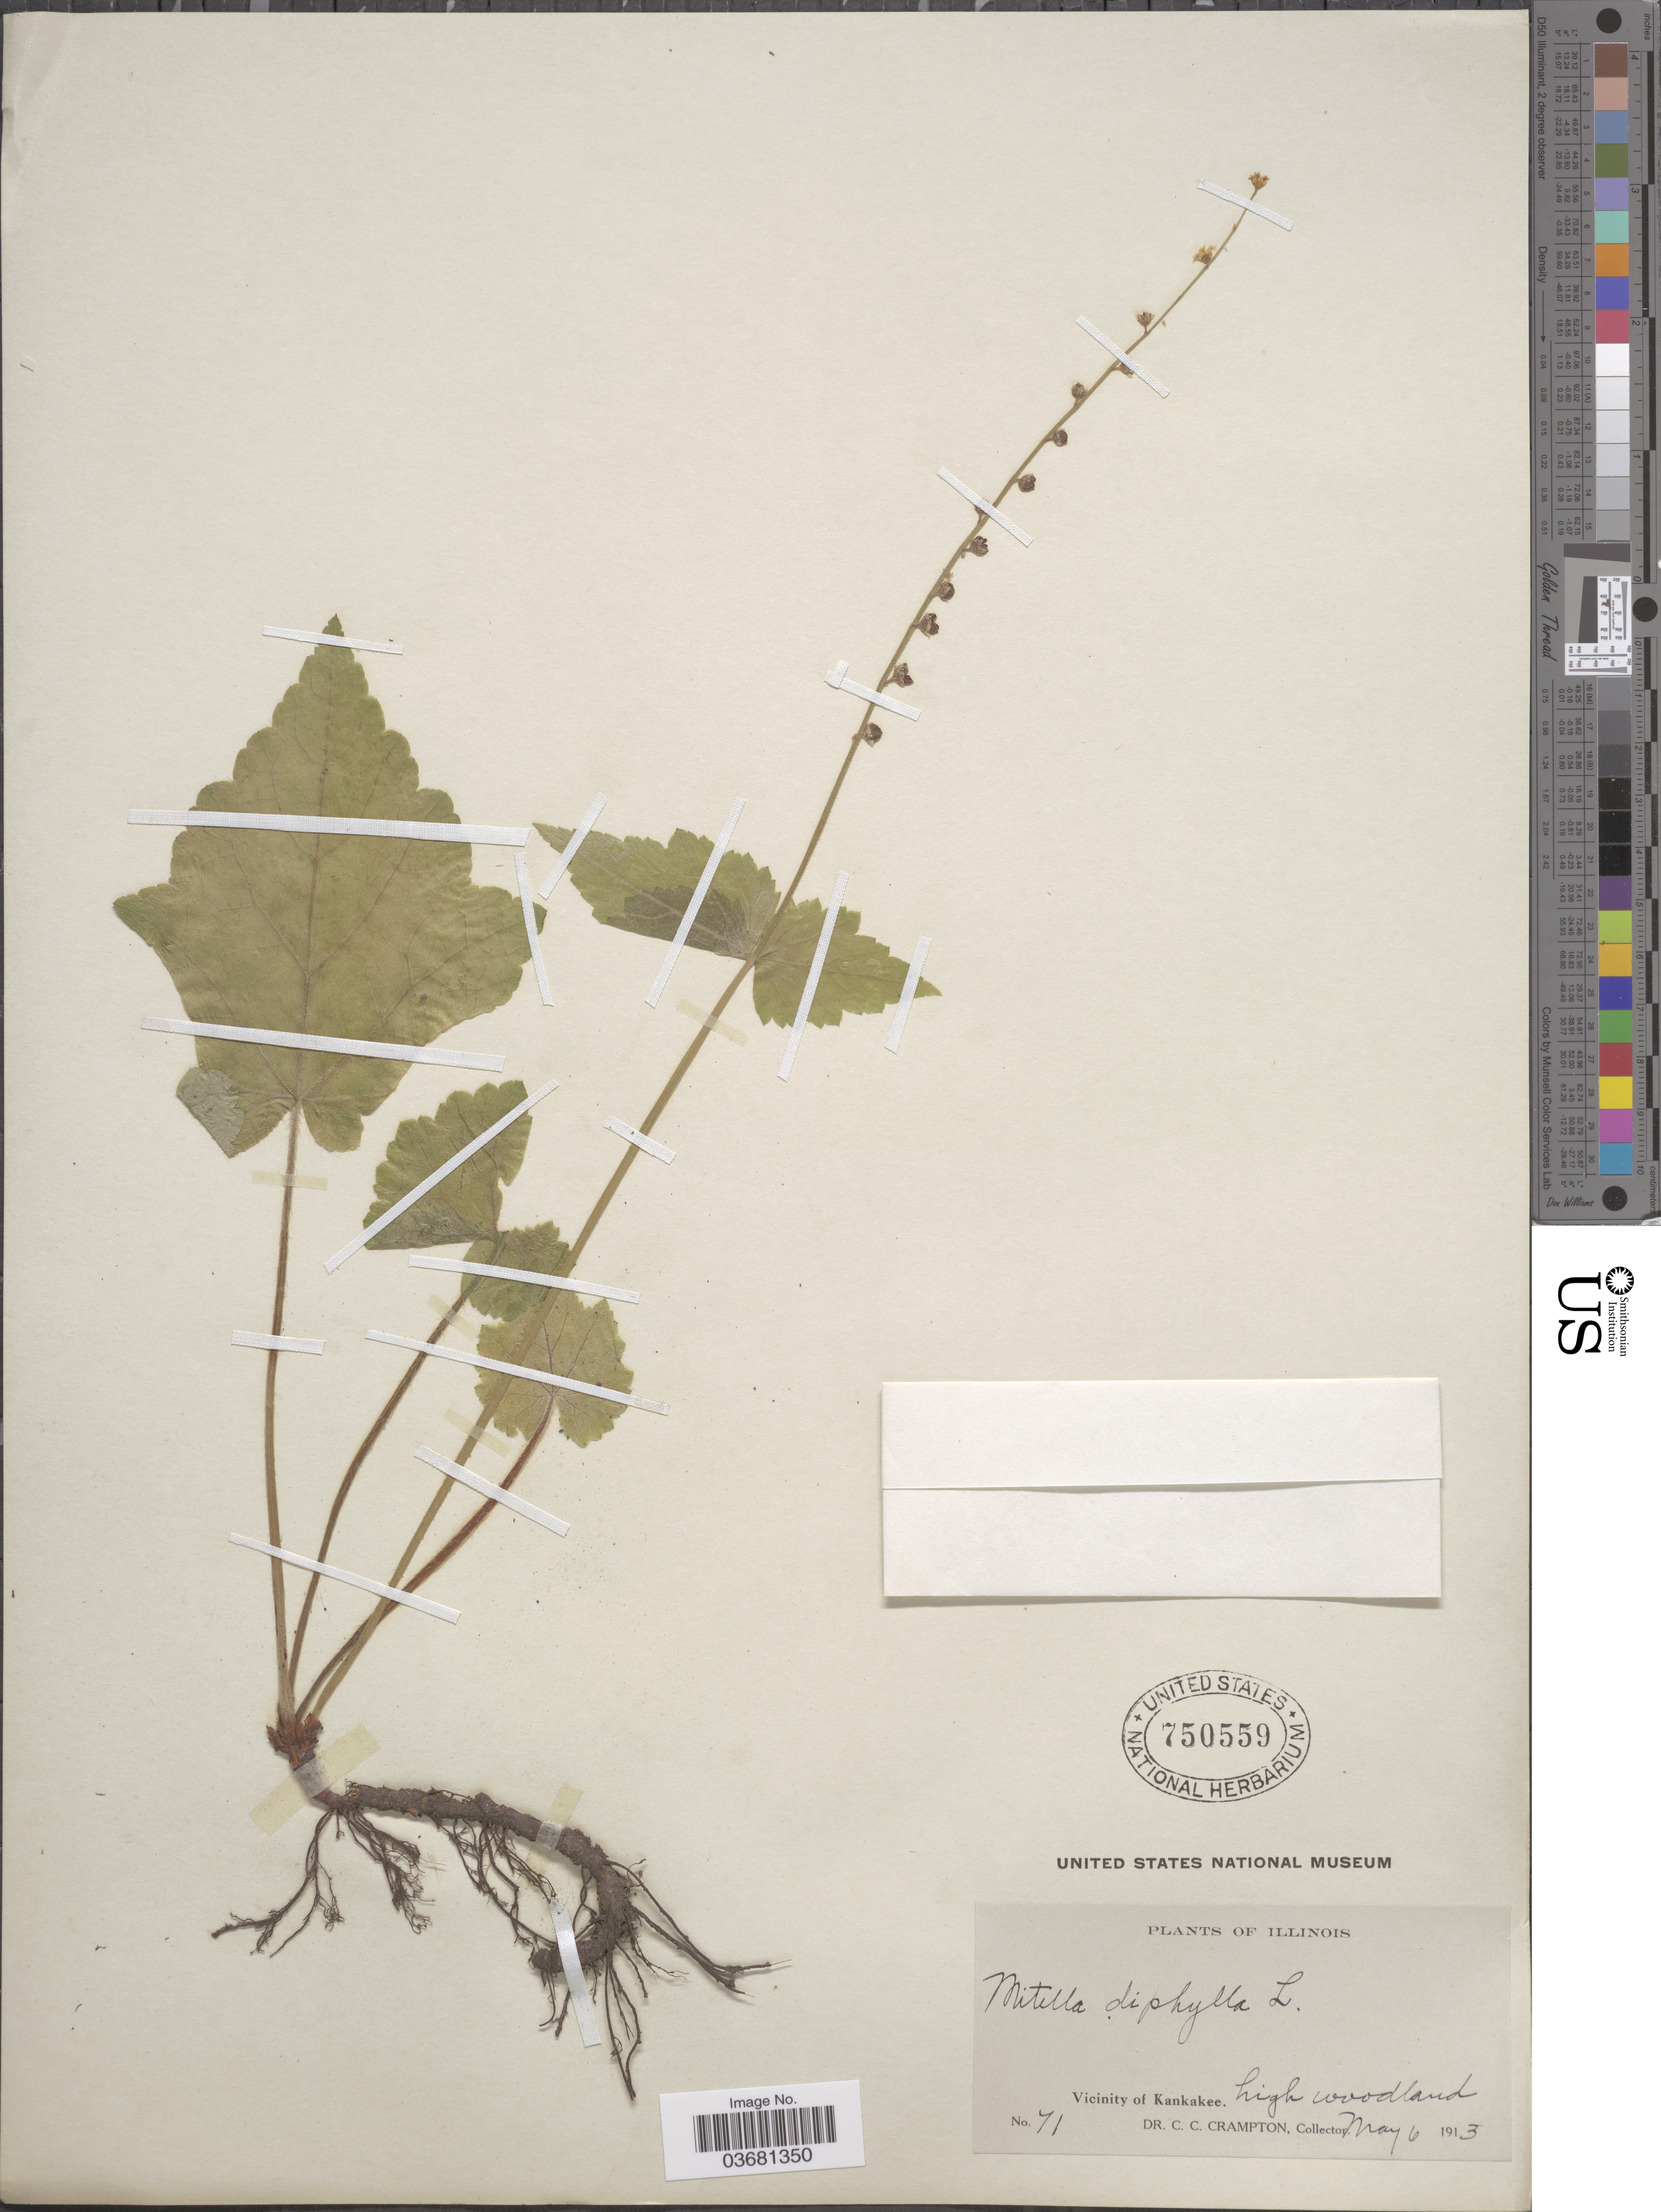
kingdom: Plantae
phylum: Tracheophyta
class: Magnoliopsida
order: Saxifragales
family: Saxifragaceae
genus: Mitella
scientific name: Mitella diphylla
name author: L.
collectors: C. Crampton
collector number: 71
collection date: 1913-05-06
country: United States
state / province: Illinois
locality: Vicinity of Kankakee.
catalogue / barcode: US 750559